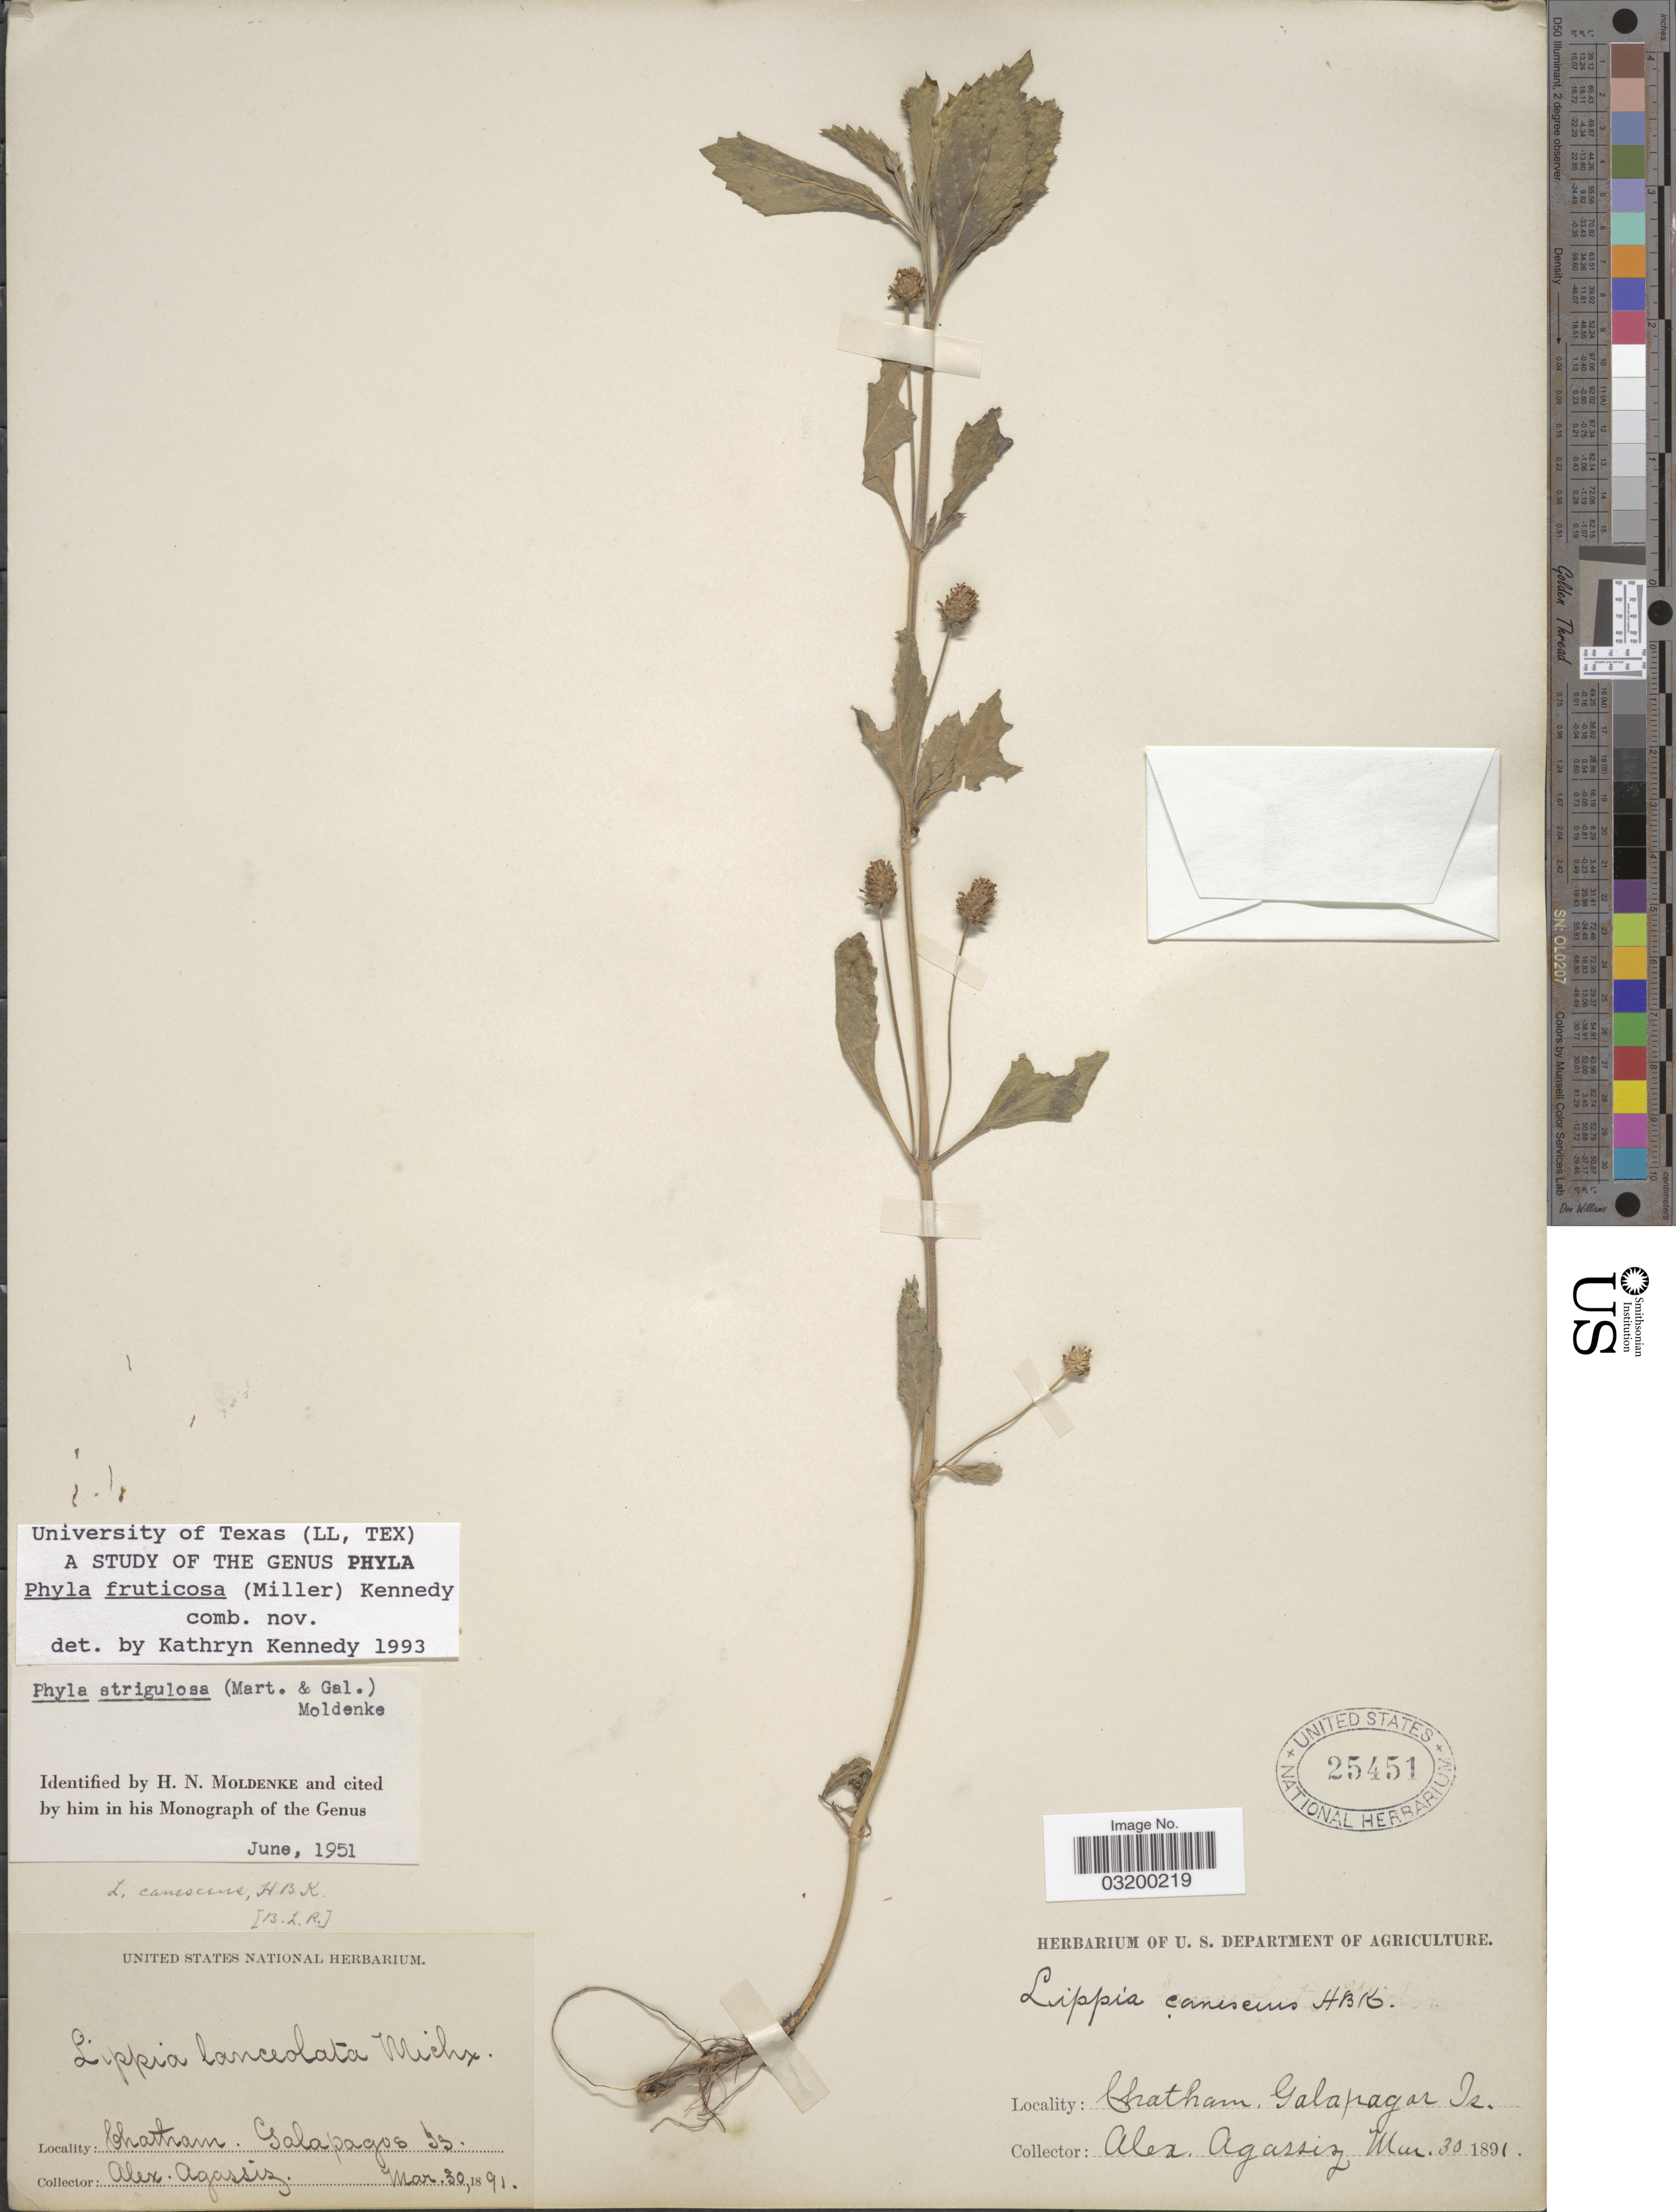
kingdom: Plantae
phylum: Tracheophyta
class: Magnoliopsida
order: Lamiales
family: Verbenaceae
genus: Phyla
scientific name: Phyla fruticosa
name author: (Mill.) K. Kenn. ex Wunderlin & B.F. Hansen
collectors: A. E. Agassiz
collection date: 1891-03-30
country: Ecuador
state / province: Colón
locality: Chatham. Galapagos Is.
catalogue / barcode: US 25451